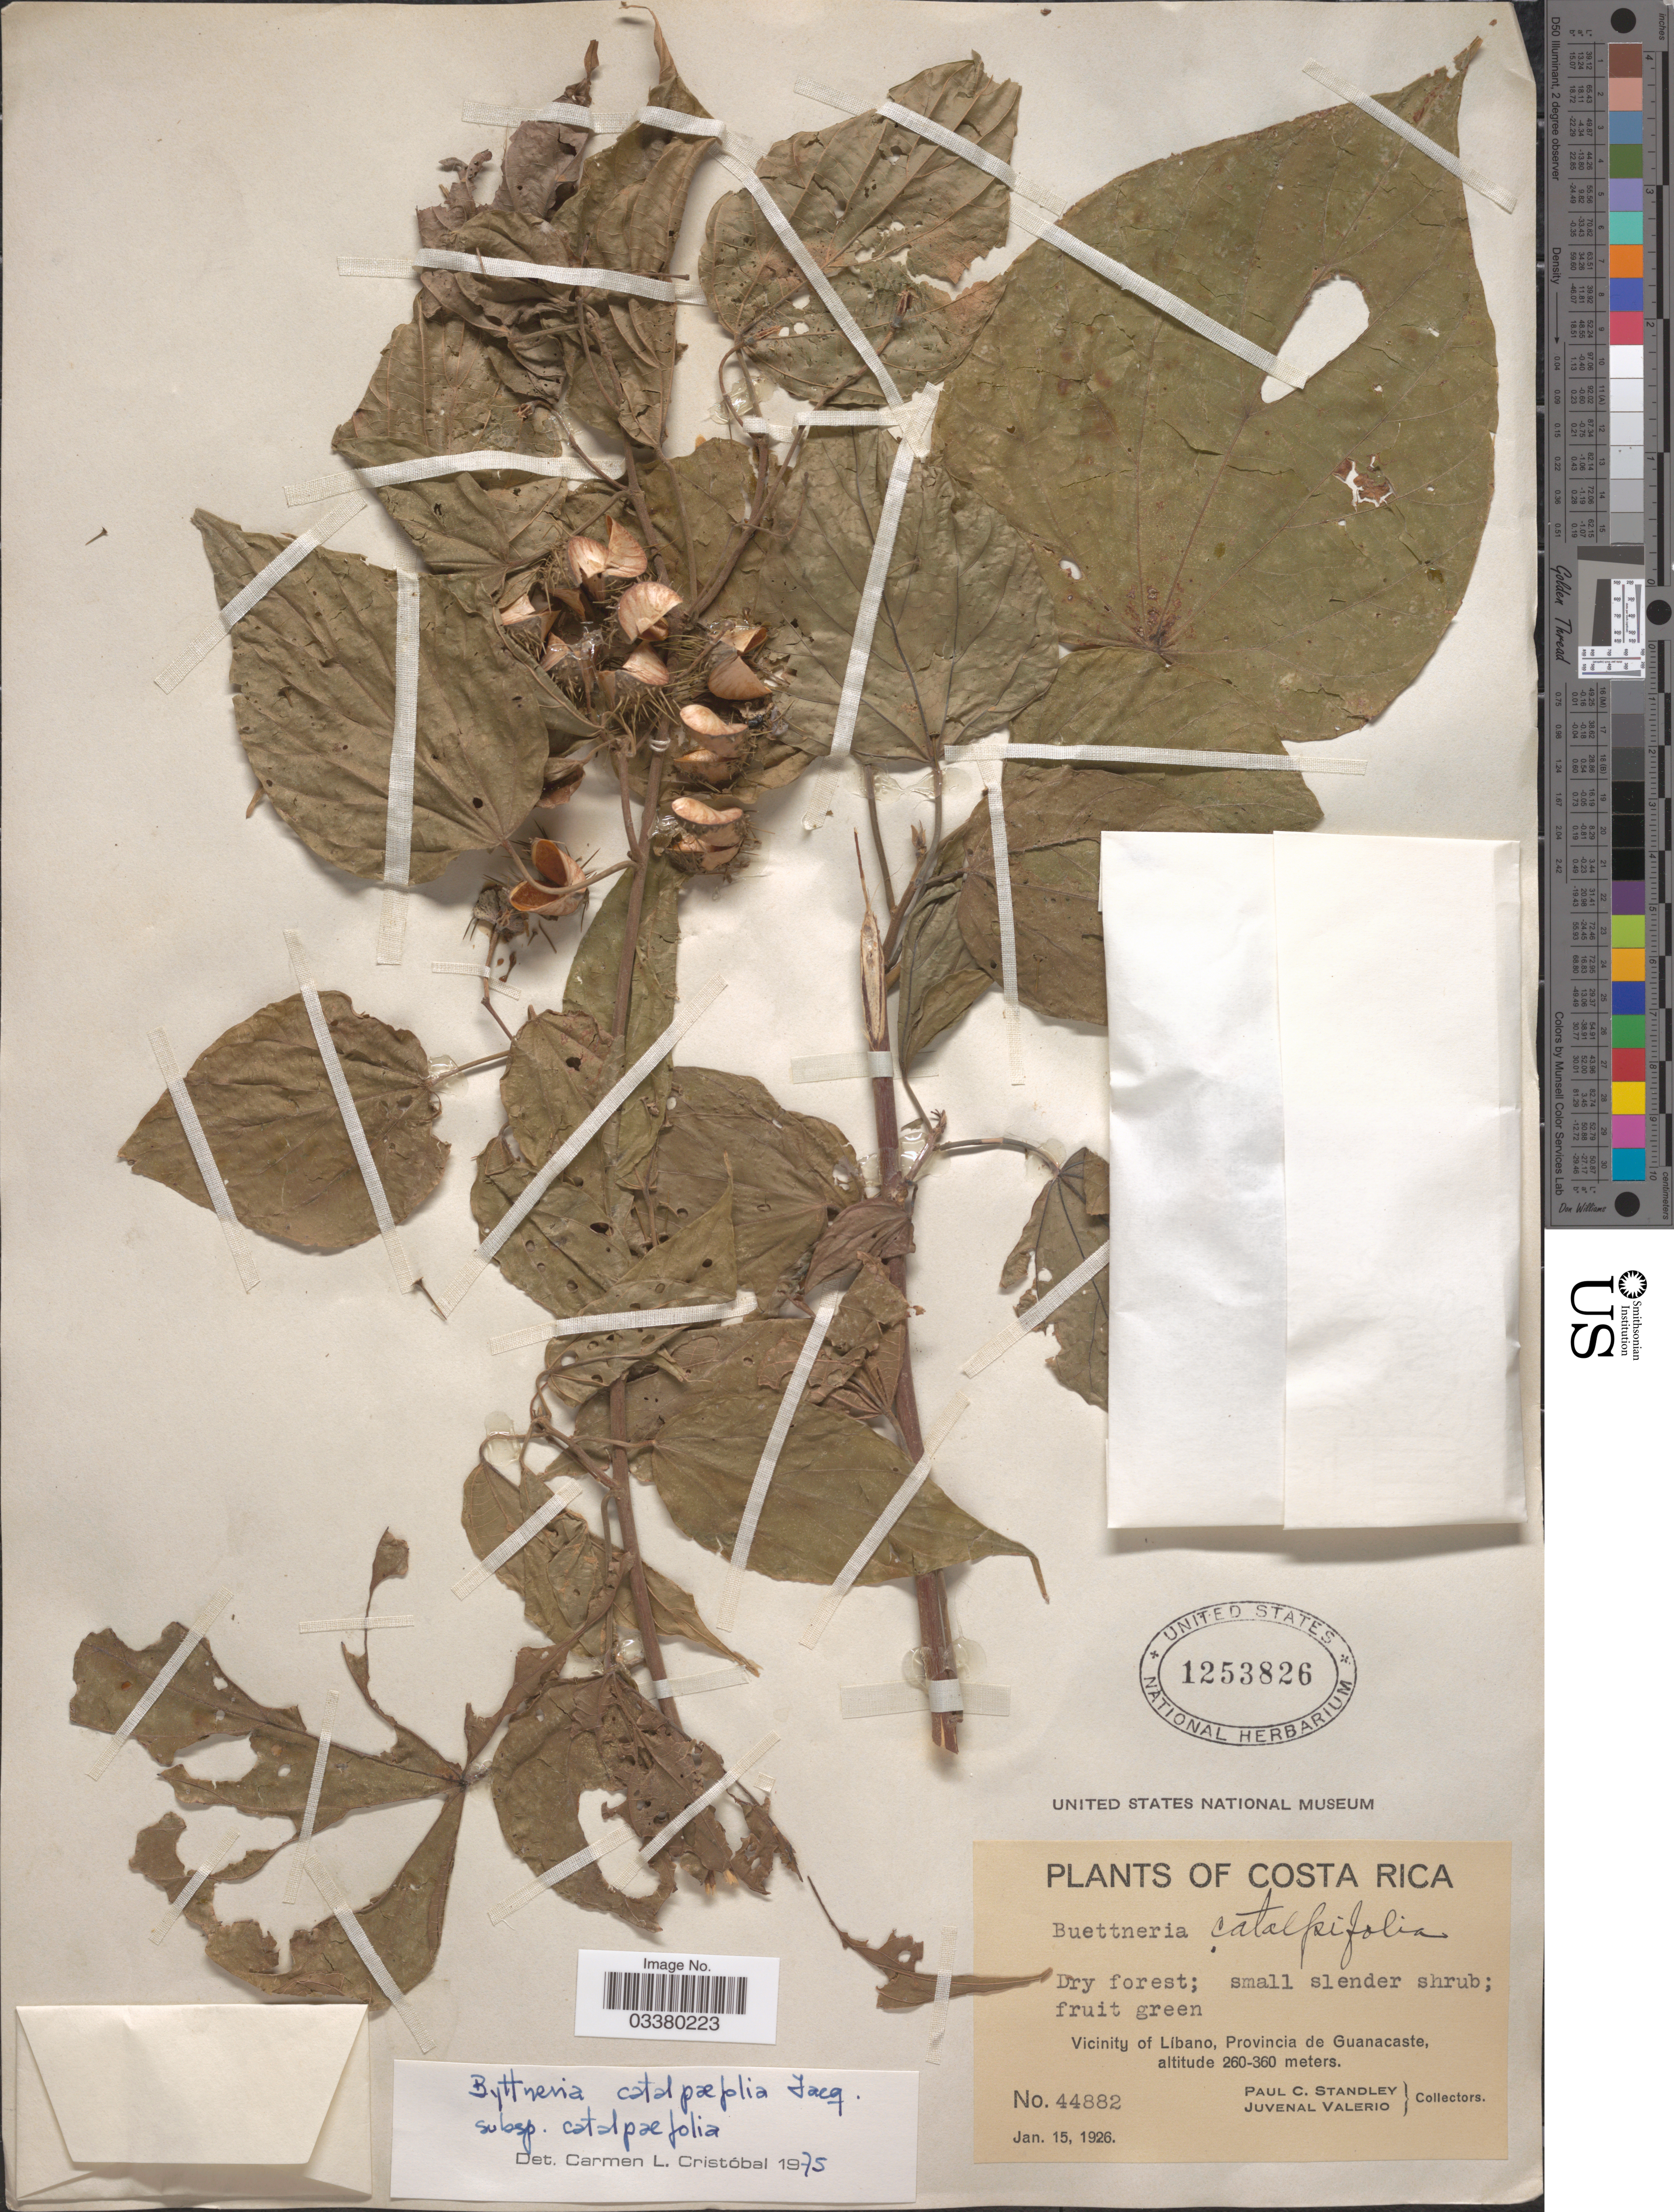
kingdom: Plantae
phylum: Tracheophyta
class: Magnoliopsida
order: Malvales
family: Malvaceae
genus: Byttneria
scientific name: Byttneria catalpifolia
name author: Jacq.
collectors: P. C. Standley & J. Valerio R.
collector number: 44882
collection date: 1926-01-15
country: Costa Rica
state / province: Guanacaste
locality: Vicinity of Libano.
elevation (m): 260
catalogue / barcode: US 1253826